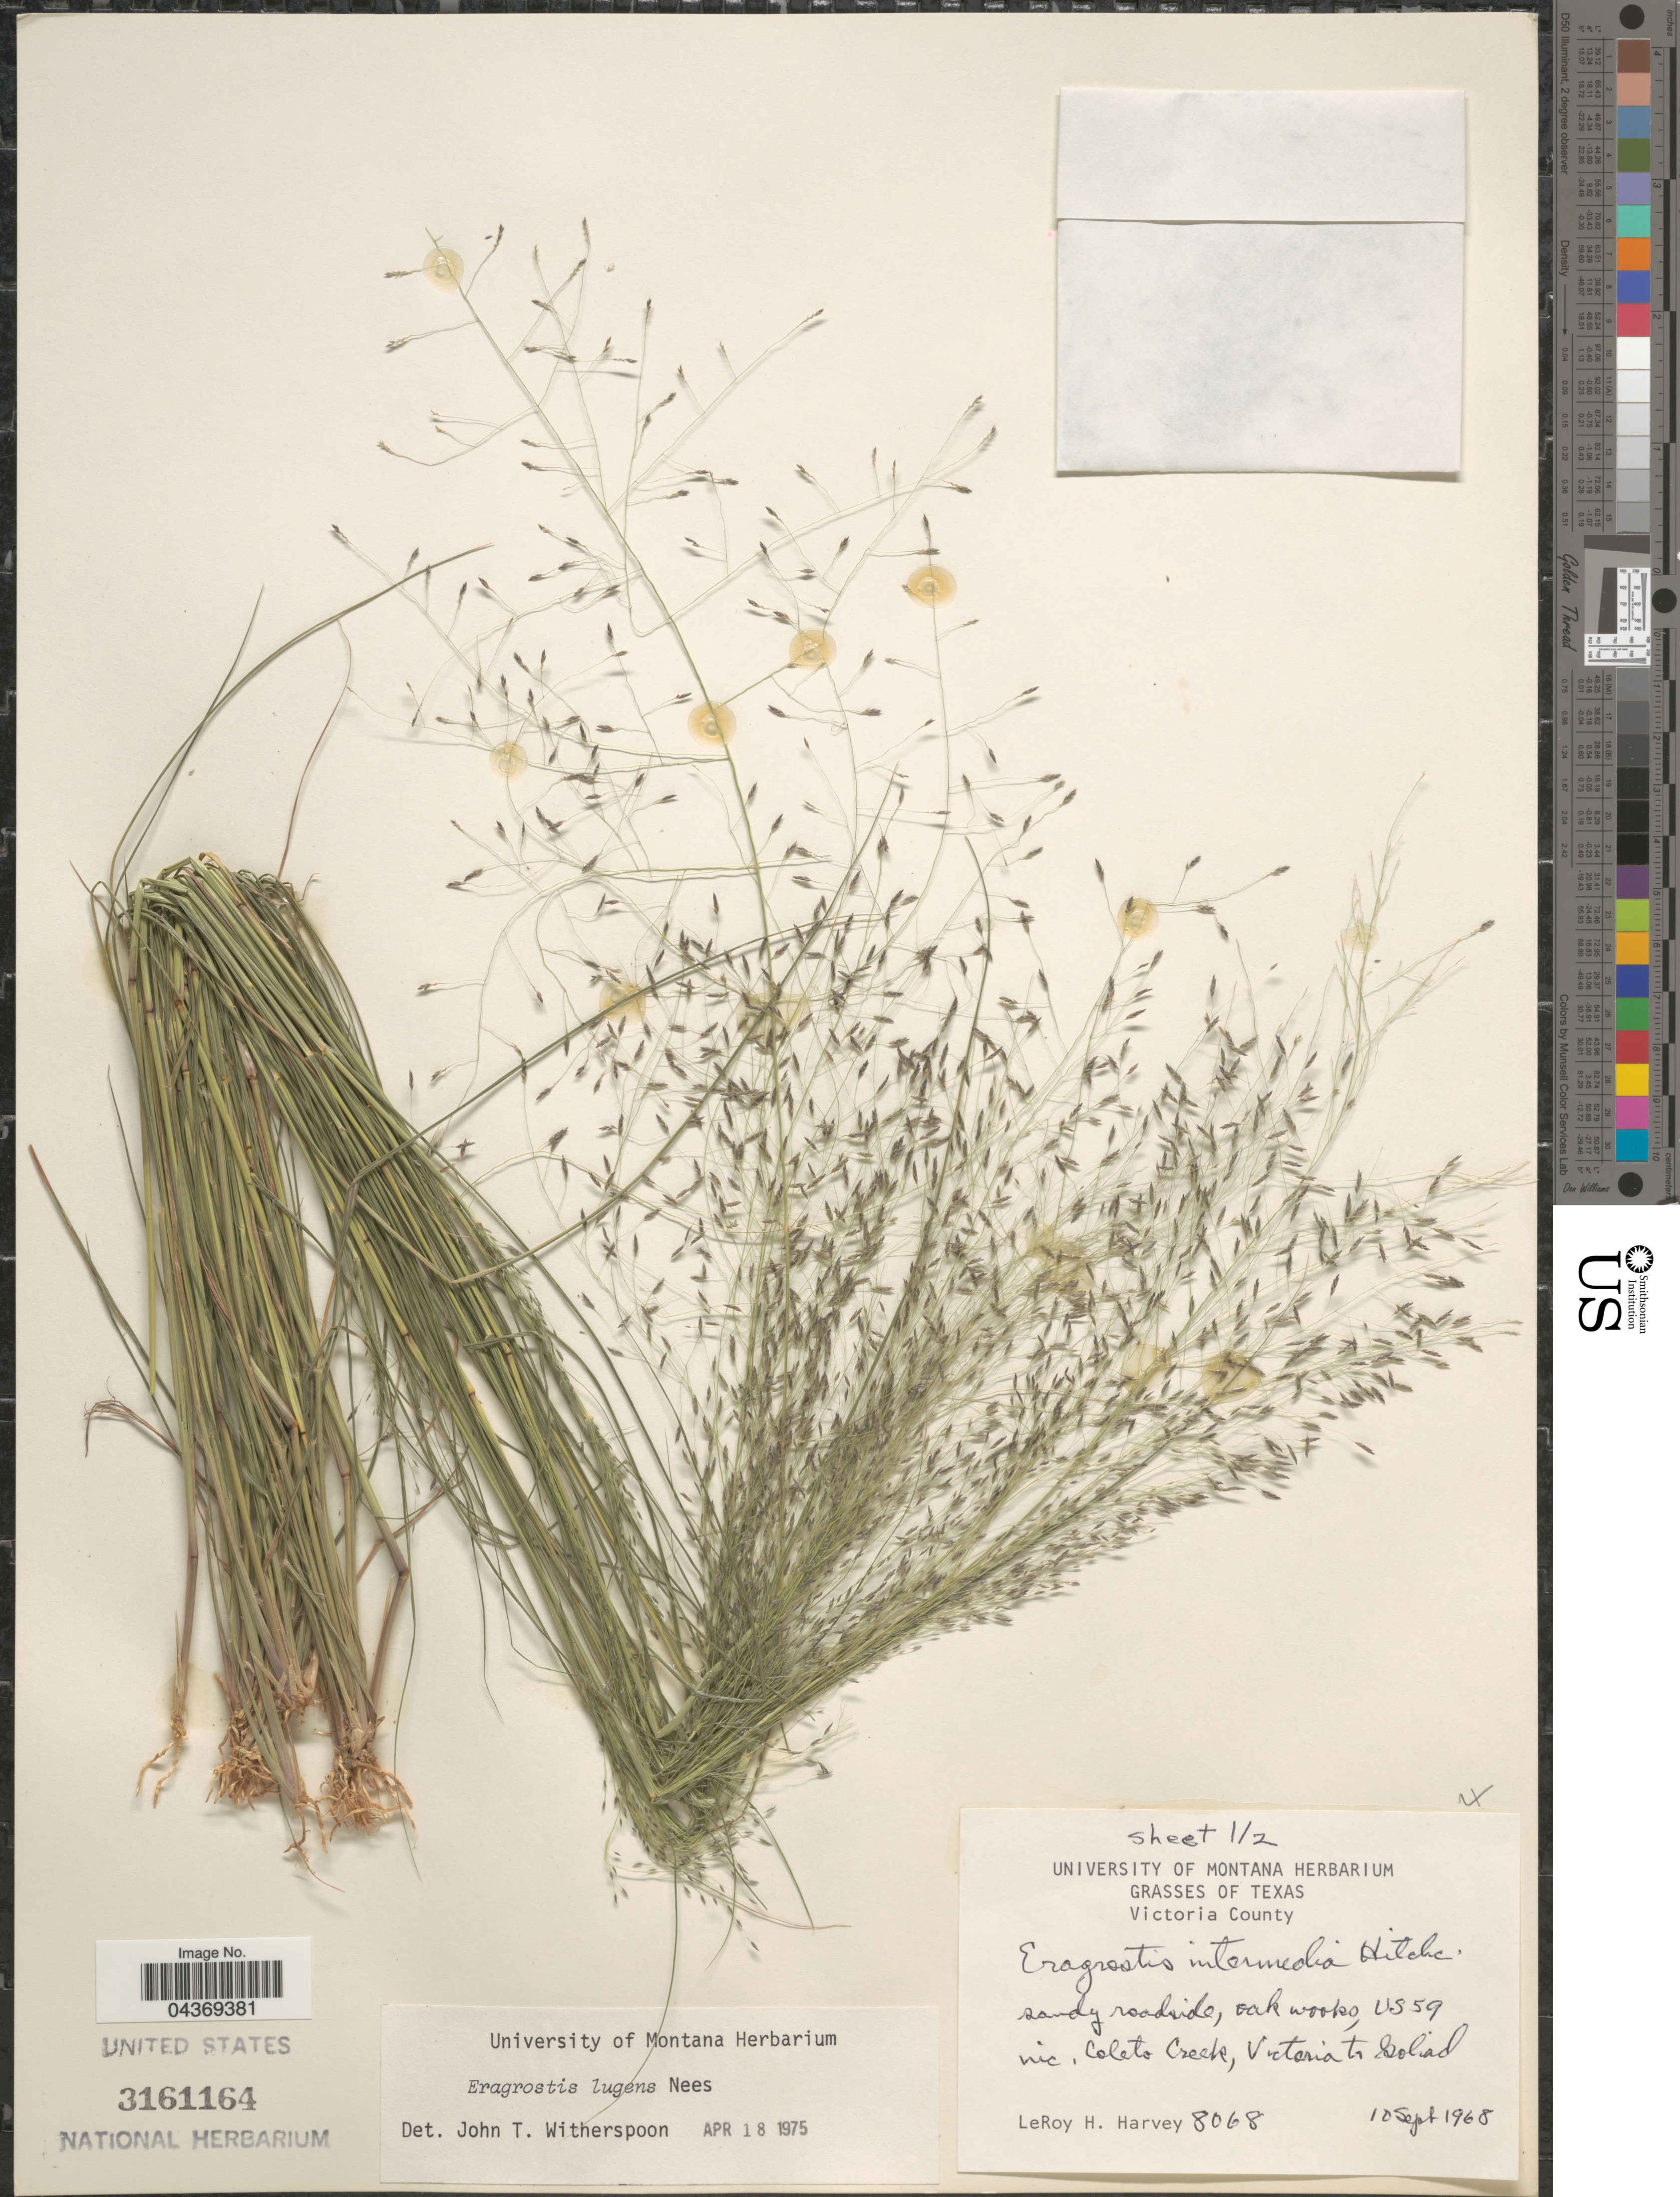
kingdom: Plantae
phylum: Tracheophyta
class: Liliopsida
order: Poales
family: Poaceae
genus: Eragrostis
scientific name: Eragrostis lugens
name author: Nees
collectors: L. H. Harvey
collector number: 8068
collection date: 1968-09-10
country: United States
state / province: Texas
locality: Victoria County. Sandy roadside, oak woods, US 59. Vic. Coleto Creek, Victoria Goliad.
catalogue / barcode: US 3161164